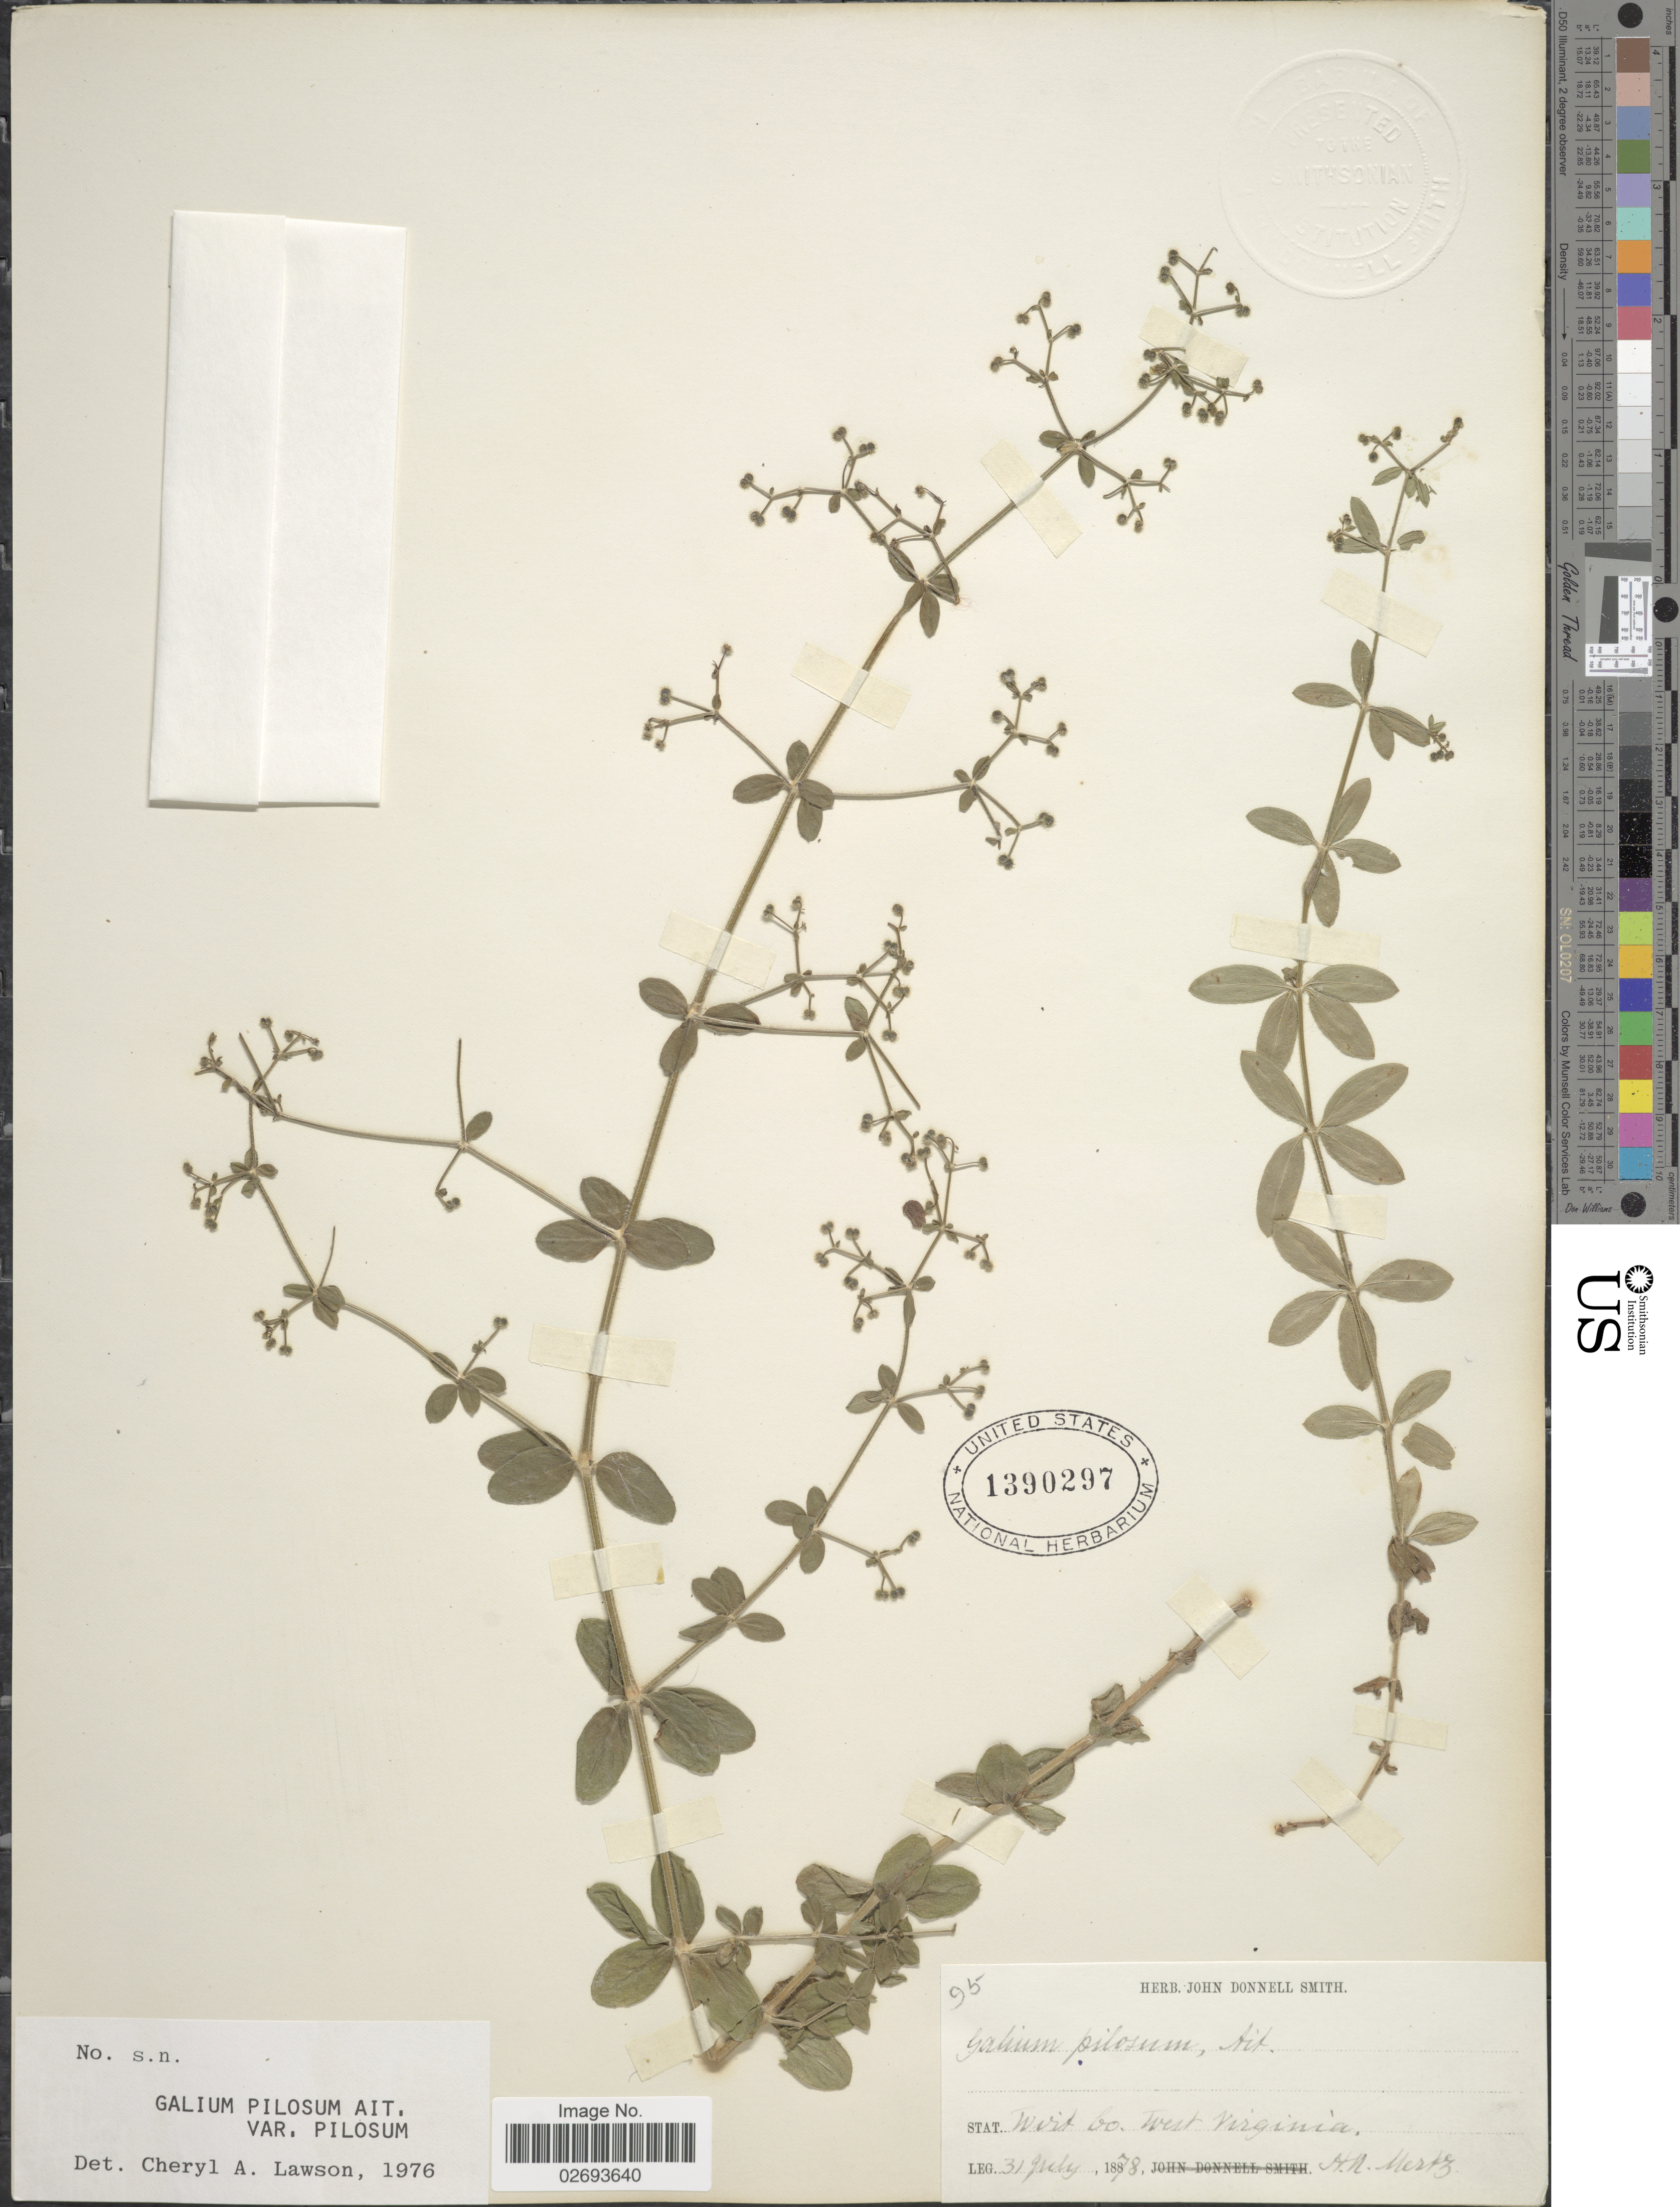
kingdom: Plantae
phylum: Tracheophyta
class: Magnoliopsida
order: Gentianales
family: Rubiaceae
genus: Galium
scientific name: Galium pilosum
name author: Aiton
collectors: H. Mertz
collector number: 95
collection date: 1878-07-31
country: United States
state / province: West Virginia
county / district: Wirt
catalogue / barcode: US 1390297